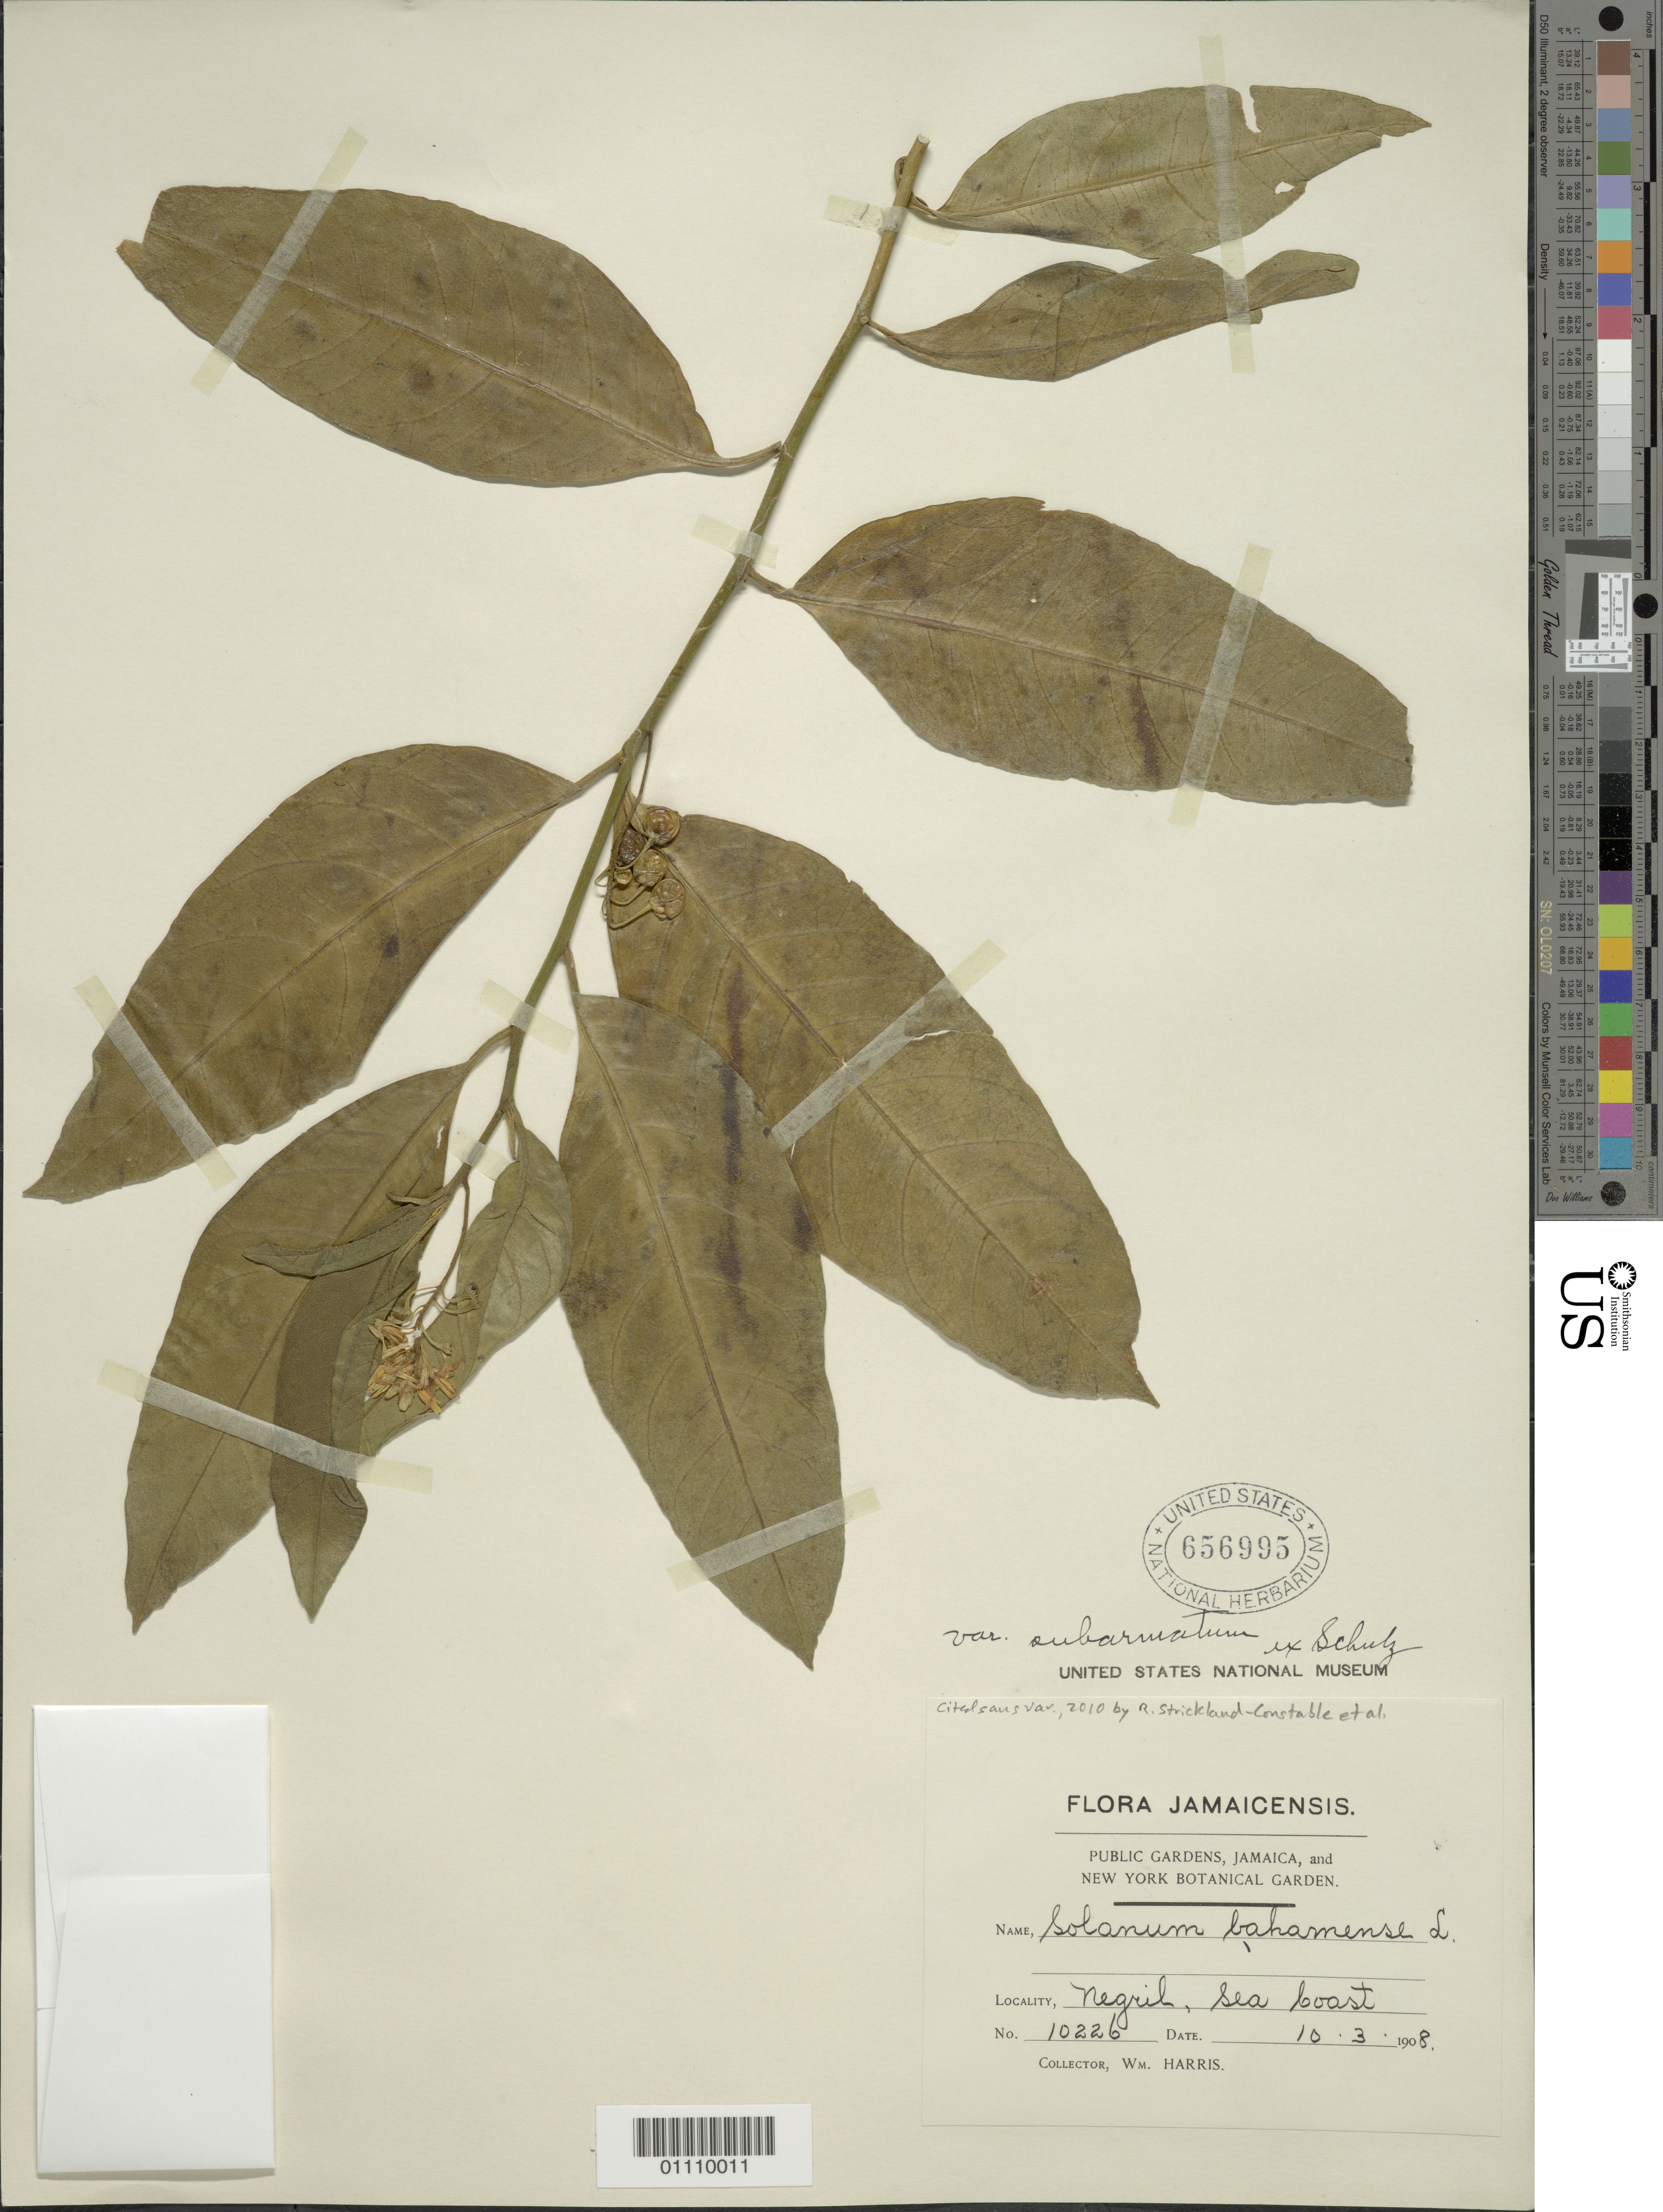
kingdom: Plantae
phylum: Tracheophyta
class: Magnoliopsida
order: Solanales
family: Solanaceae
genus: Solanum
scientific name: Solanum bahamense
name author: L.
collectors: W. Harris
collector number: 10226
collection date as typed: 10 Mar 1908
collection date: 1908-03-10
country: Jamaica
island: Jamaica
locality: Negril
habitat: Sea coast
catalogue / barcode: US 656995